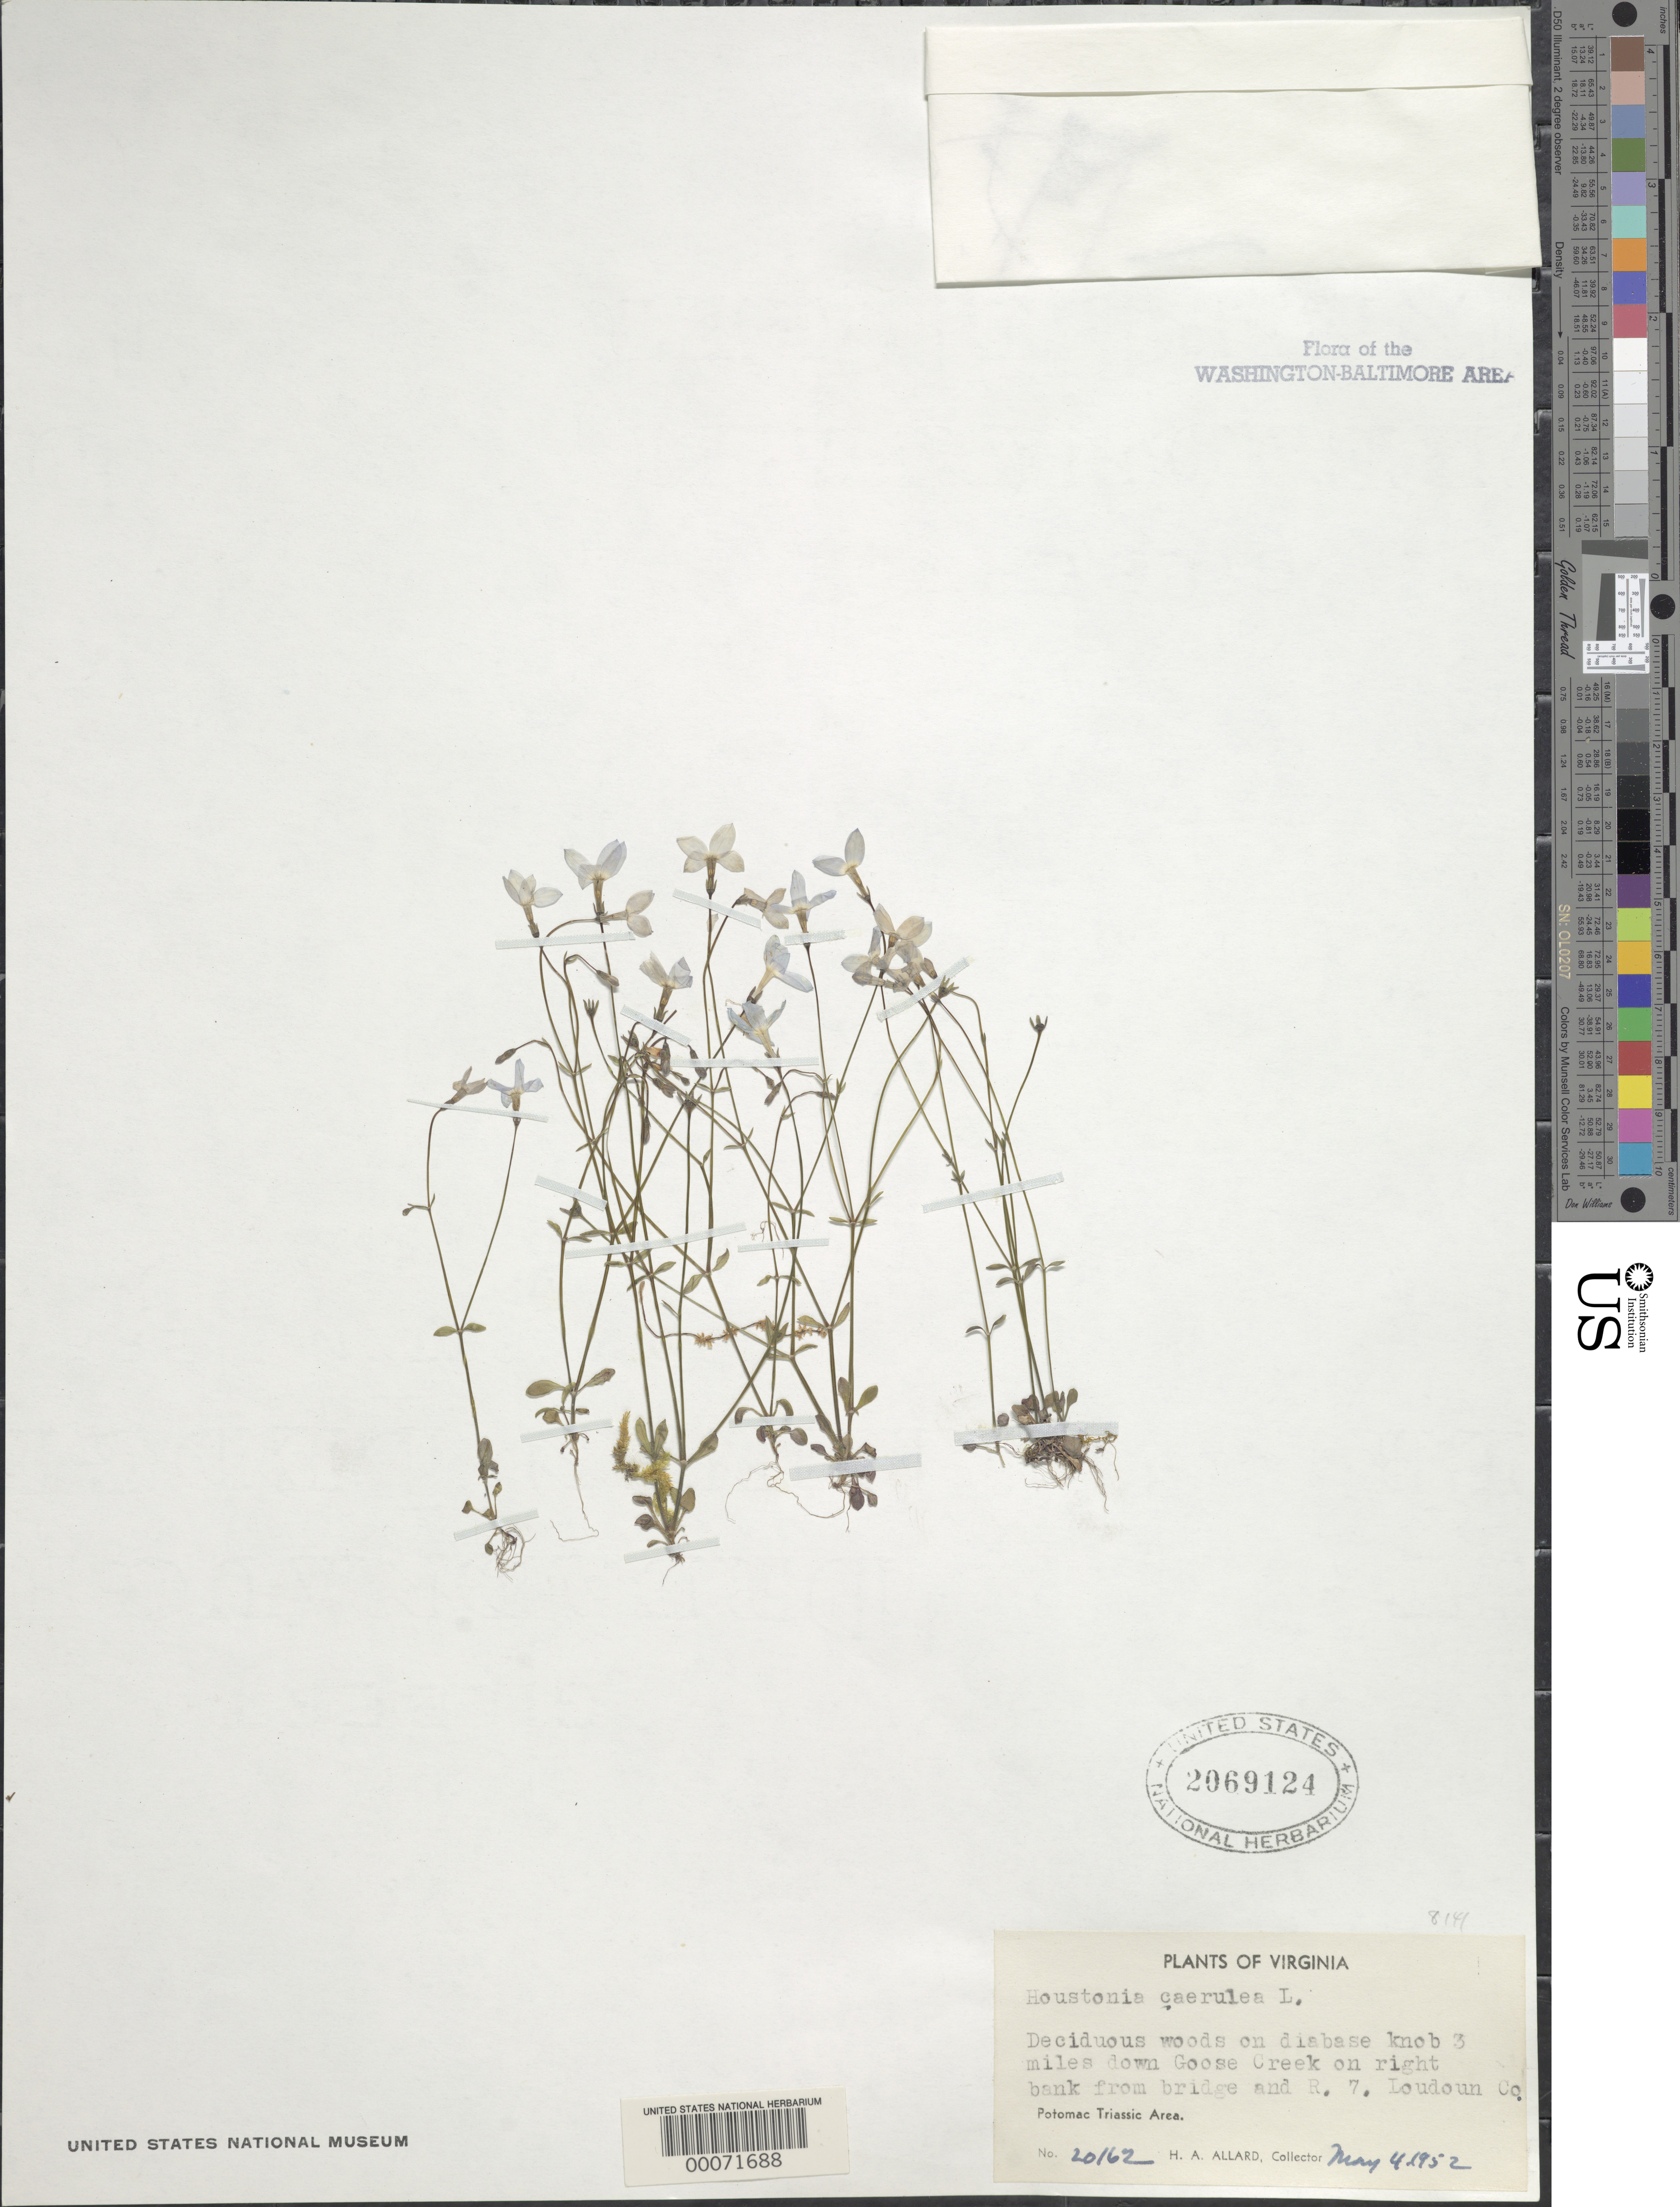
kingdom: Plantae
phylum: Tracheophyta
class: Magnoliopsida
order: Gentianales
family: Rubiaceae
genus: Houstonia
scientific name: Houstonia caerulea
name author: L.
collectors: H. A. Allard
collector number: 20162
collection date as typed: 04 May 1952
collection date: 1952-05-04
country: United States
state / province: Virginia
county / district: Loudoun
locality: Goose Creek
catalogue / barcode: US 2069124